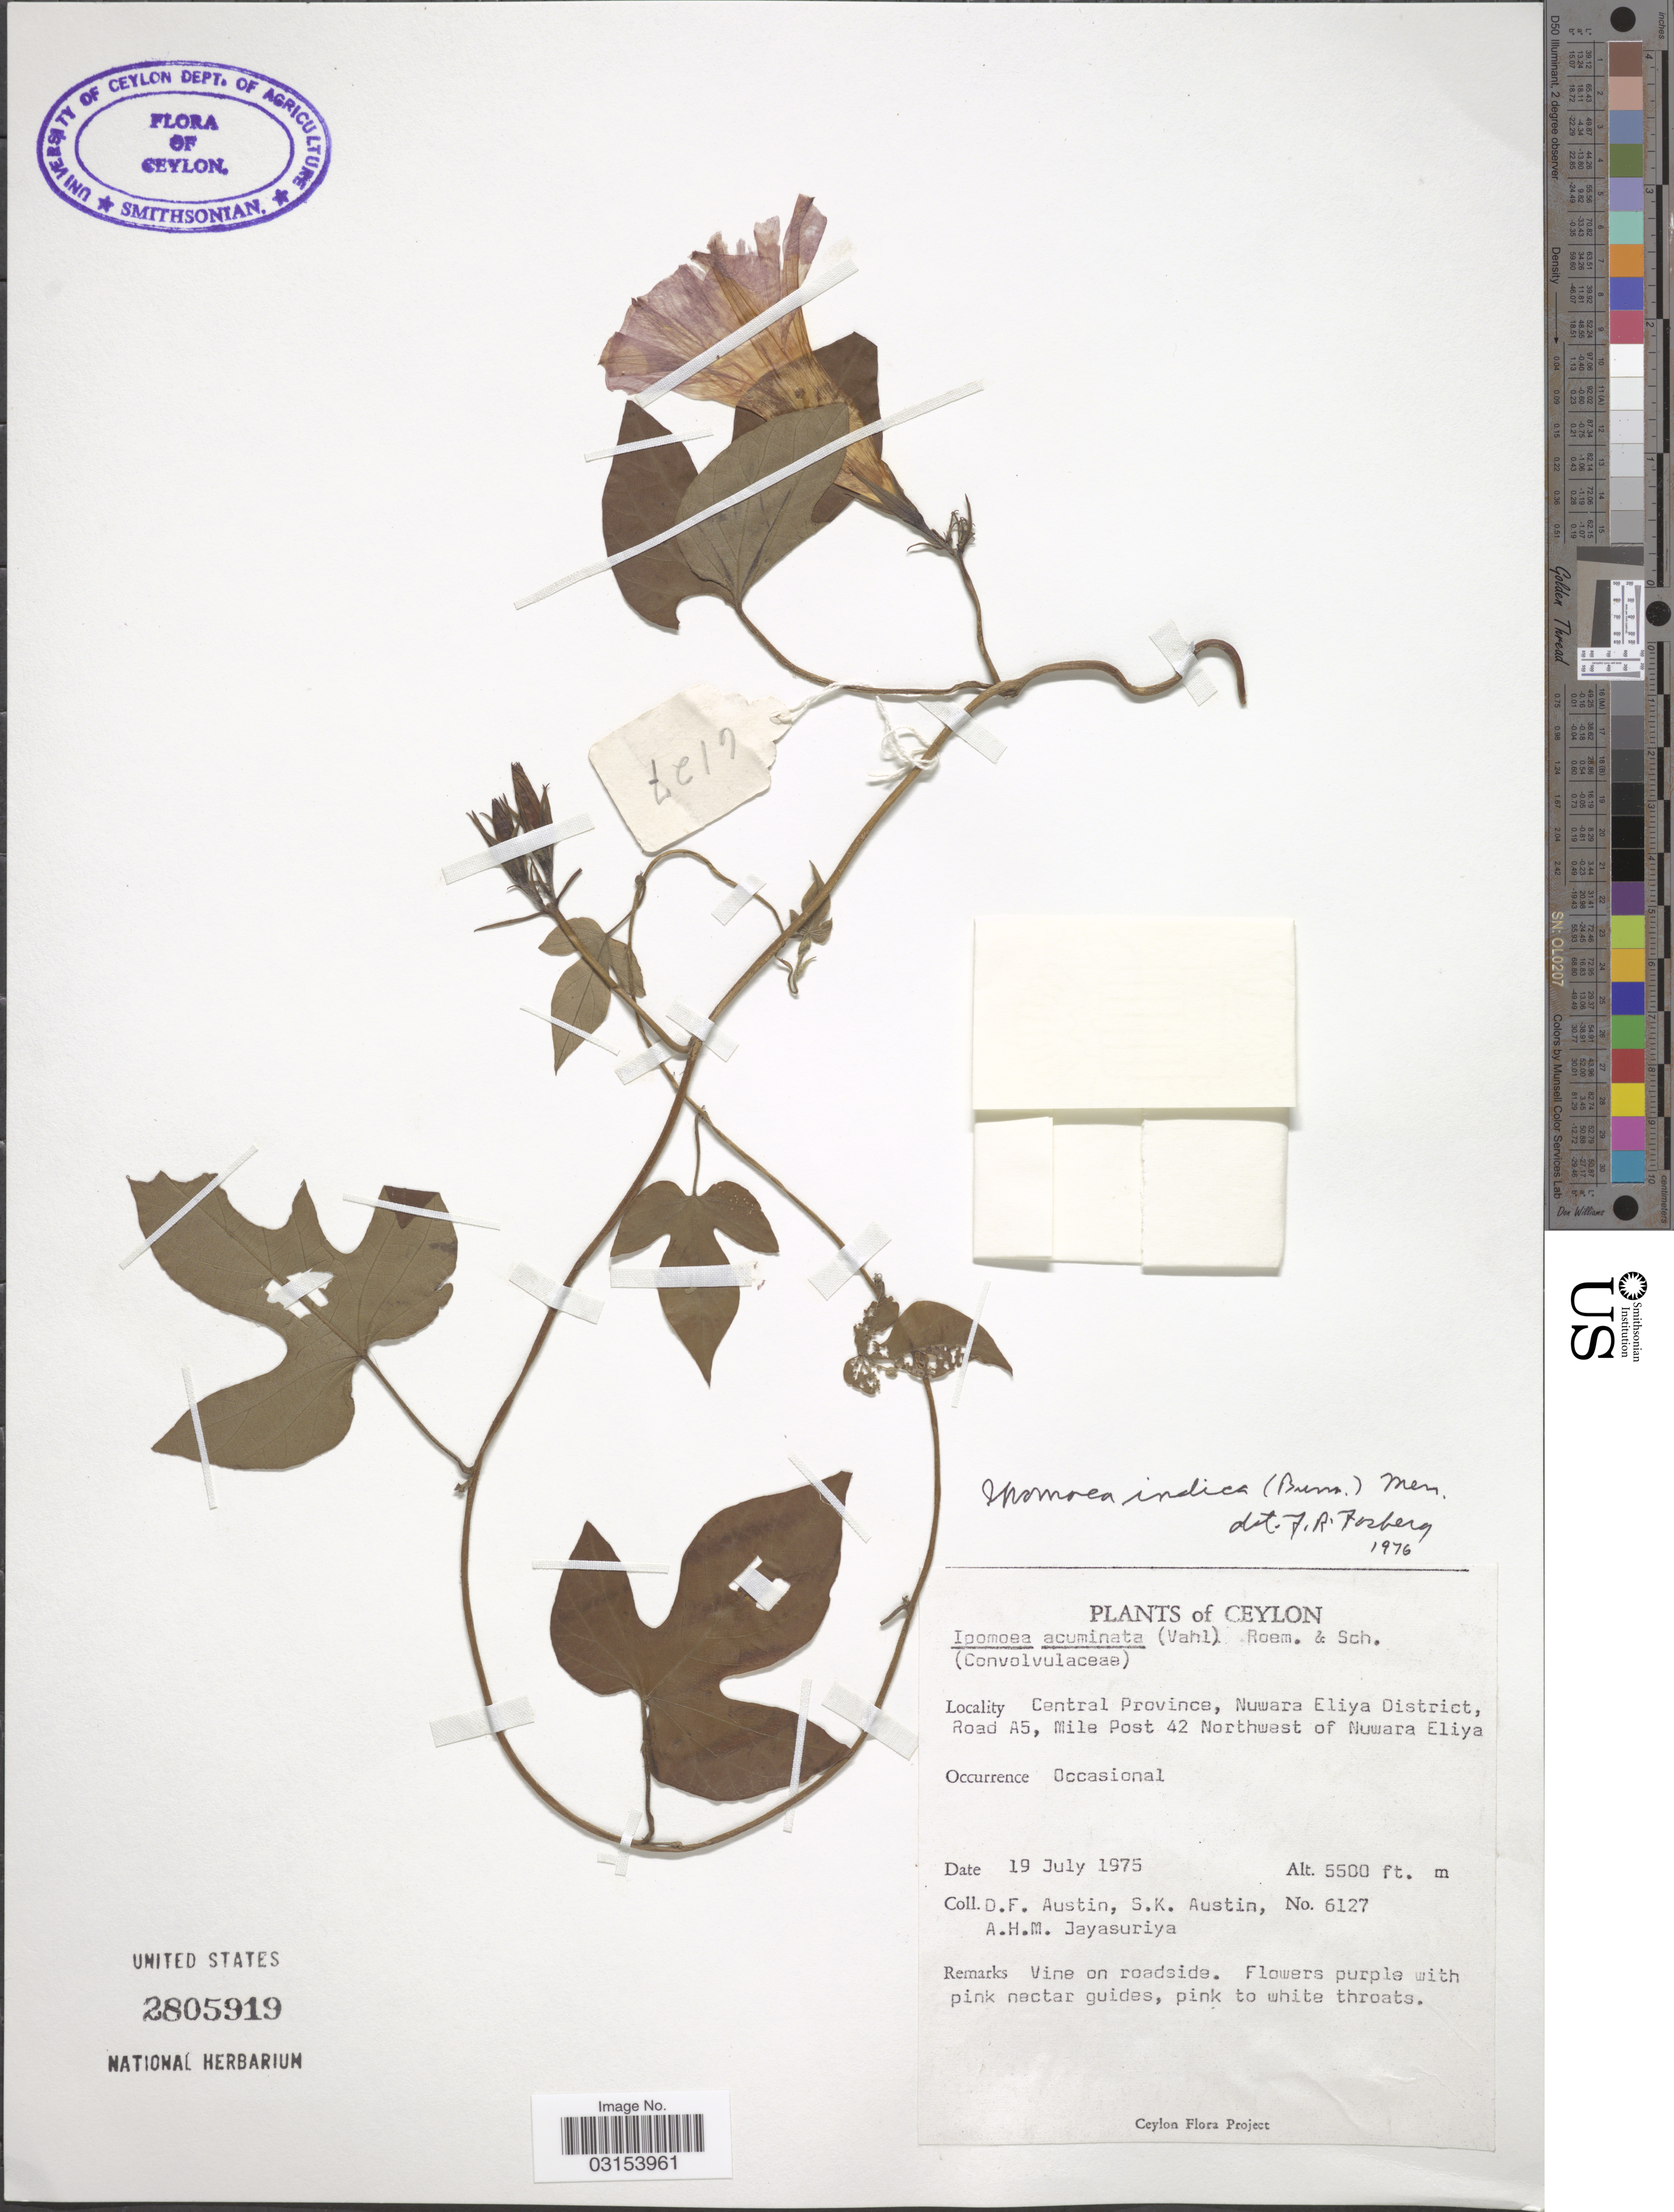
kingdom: Plantae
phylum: Tracheophyta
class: Magnoliopsida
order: Solanales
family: Convolvulaceae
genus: Ipomoea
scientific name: Ipomoea indica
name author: (Burm.) Merr.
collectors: D. Austin, S. Austin & A. H. Jayasuriya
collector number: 6127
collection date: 1975-07-19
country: Sri Lanka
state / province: Central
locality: Ceylon. Nuwara Eliya District, Road A5, Mile Post 42 Northwest of Nuwara Eliya.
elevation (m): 1676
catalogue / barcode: US 2805919